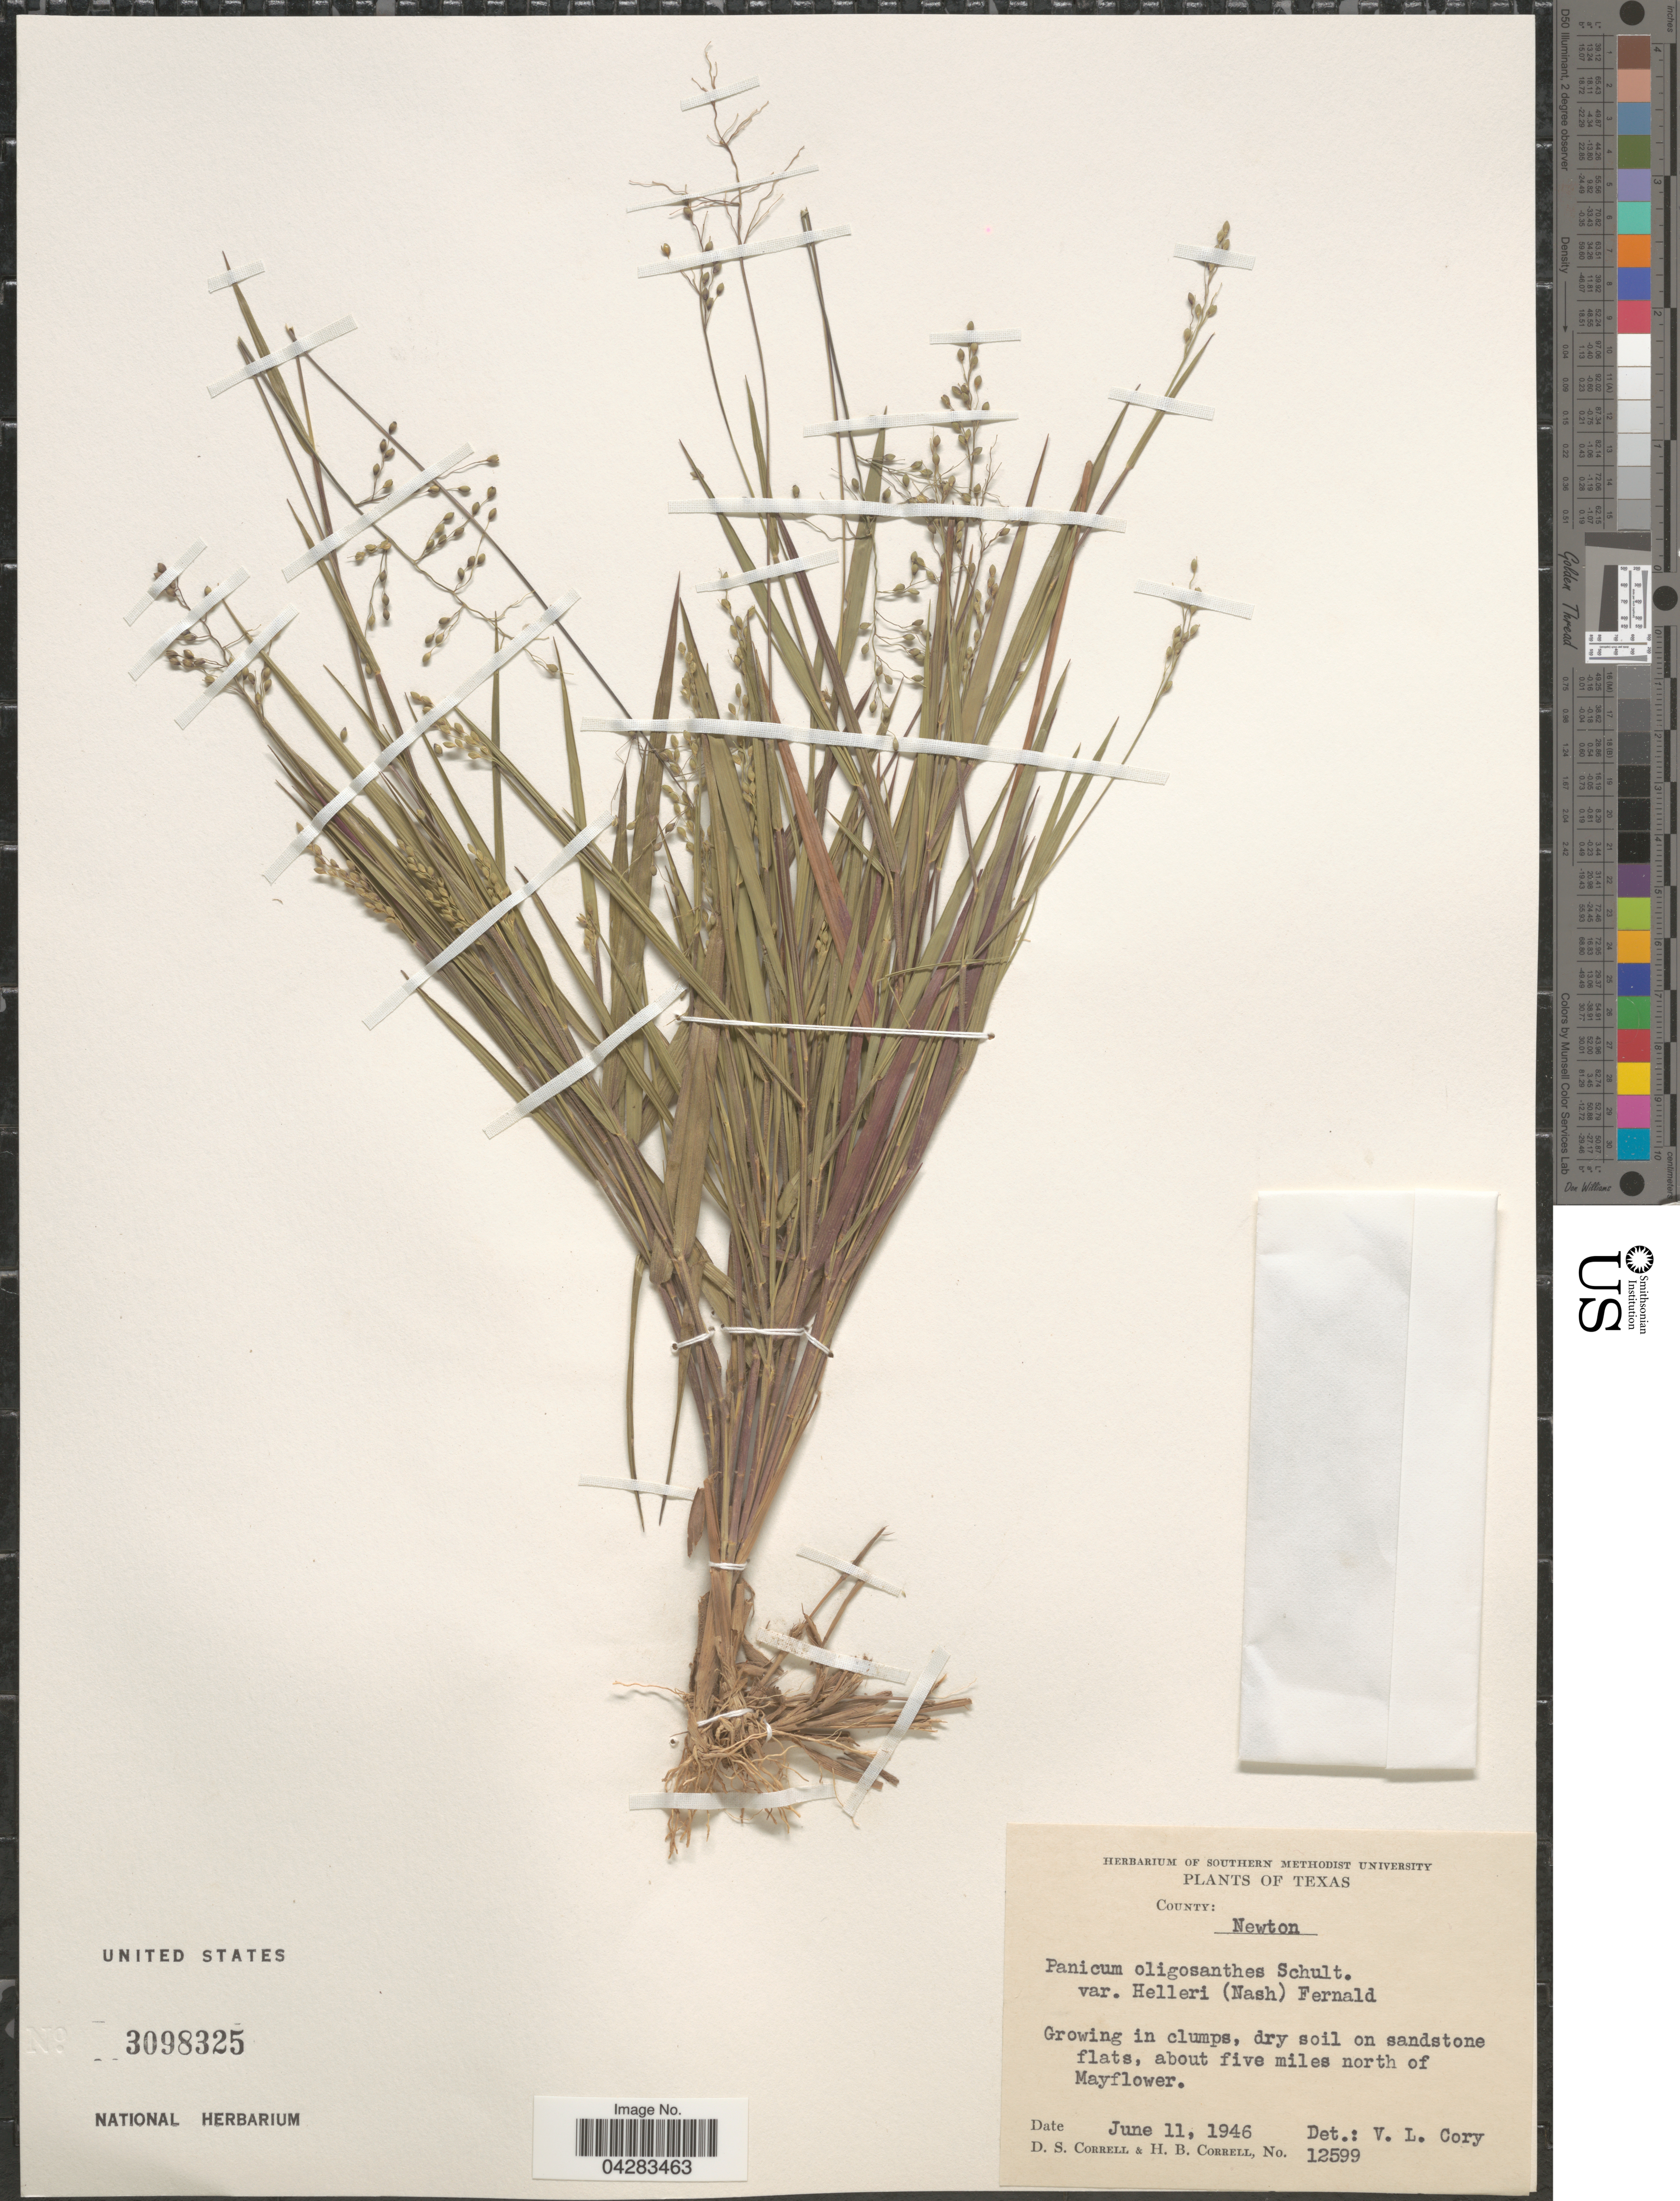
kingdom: Plantae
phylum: Tracheophyta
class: Liliopsida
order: Poales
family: Poaceae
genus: Dichanthelium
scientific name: Dichanthelium oligosanthes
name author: (Schult.) Gould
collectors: D. S. Correll & H. Correll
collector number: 12599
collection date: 1946-06-11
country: United States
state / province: Texas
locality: County: Newton. About five miles north of Mayflower.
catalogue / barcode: US 3098325